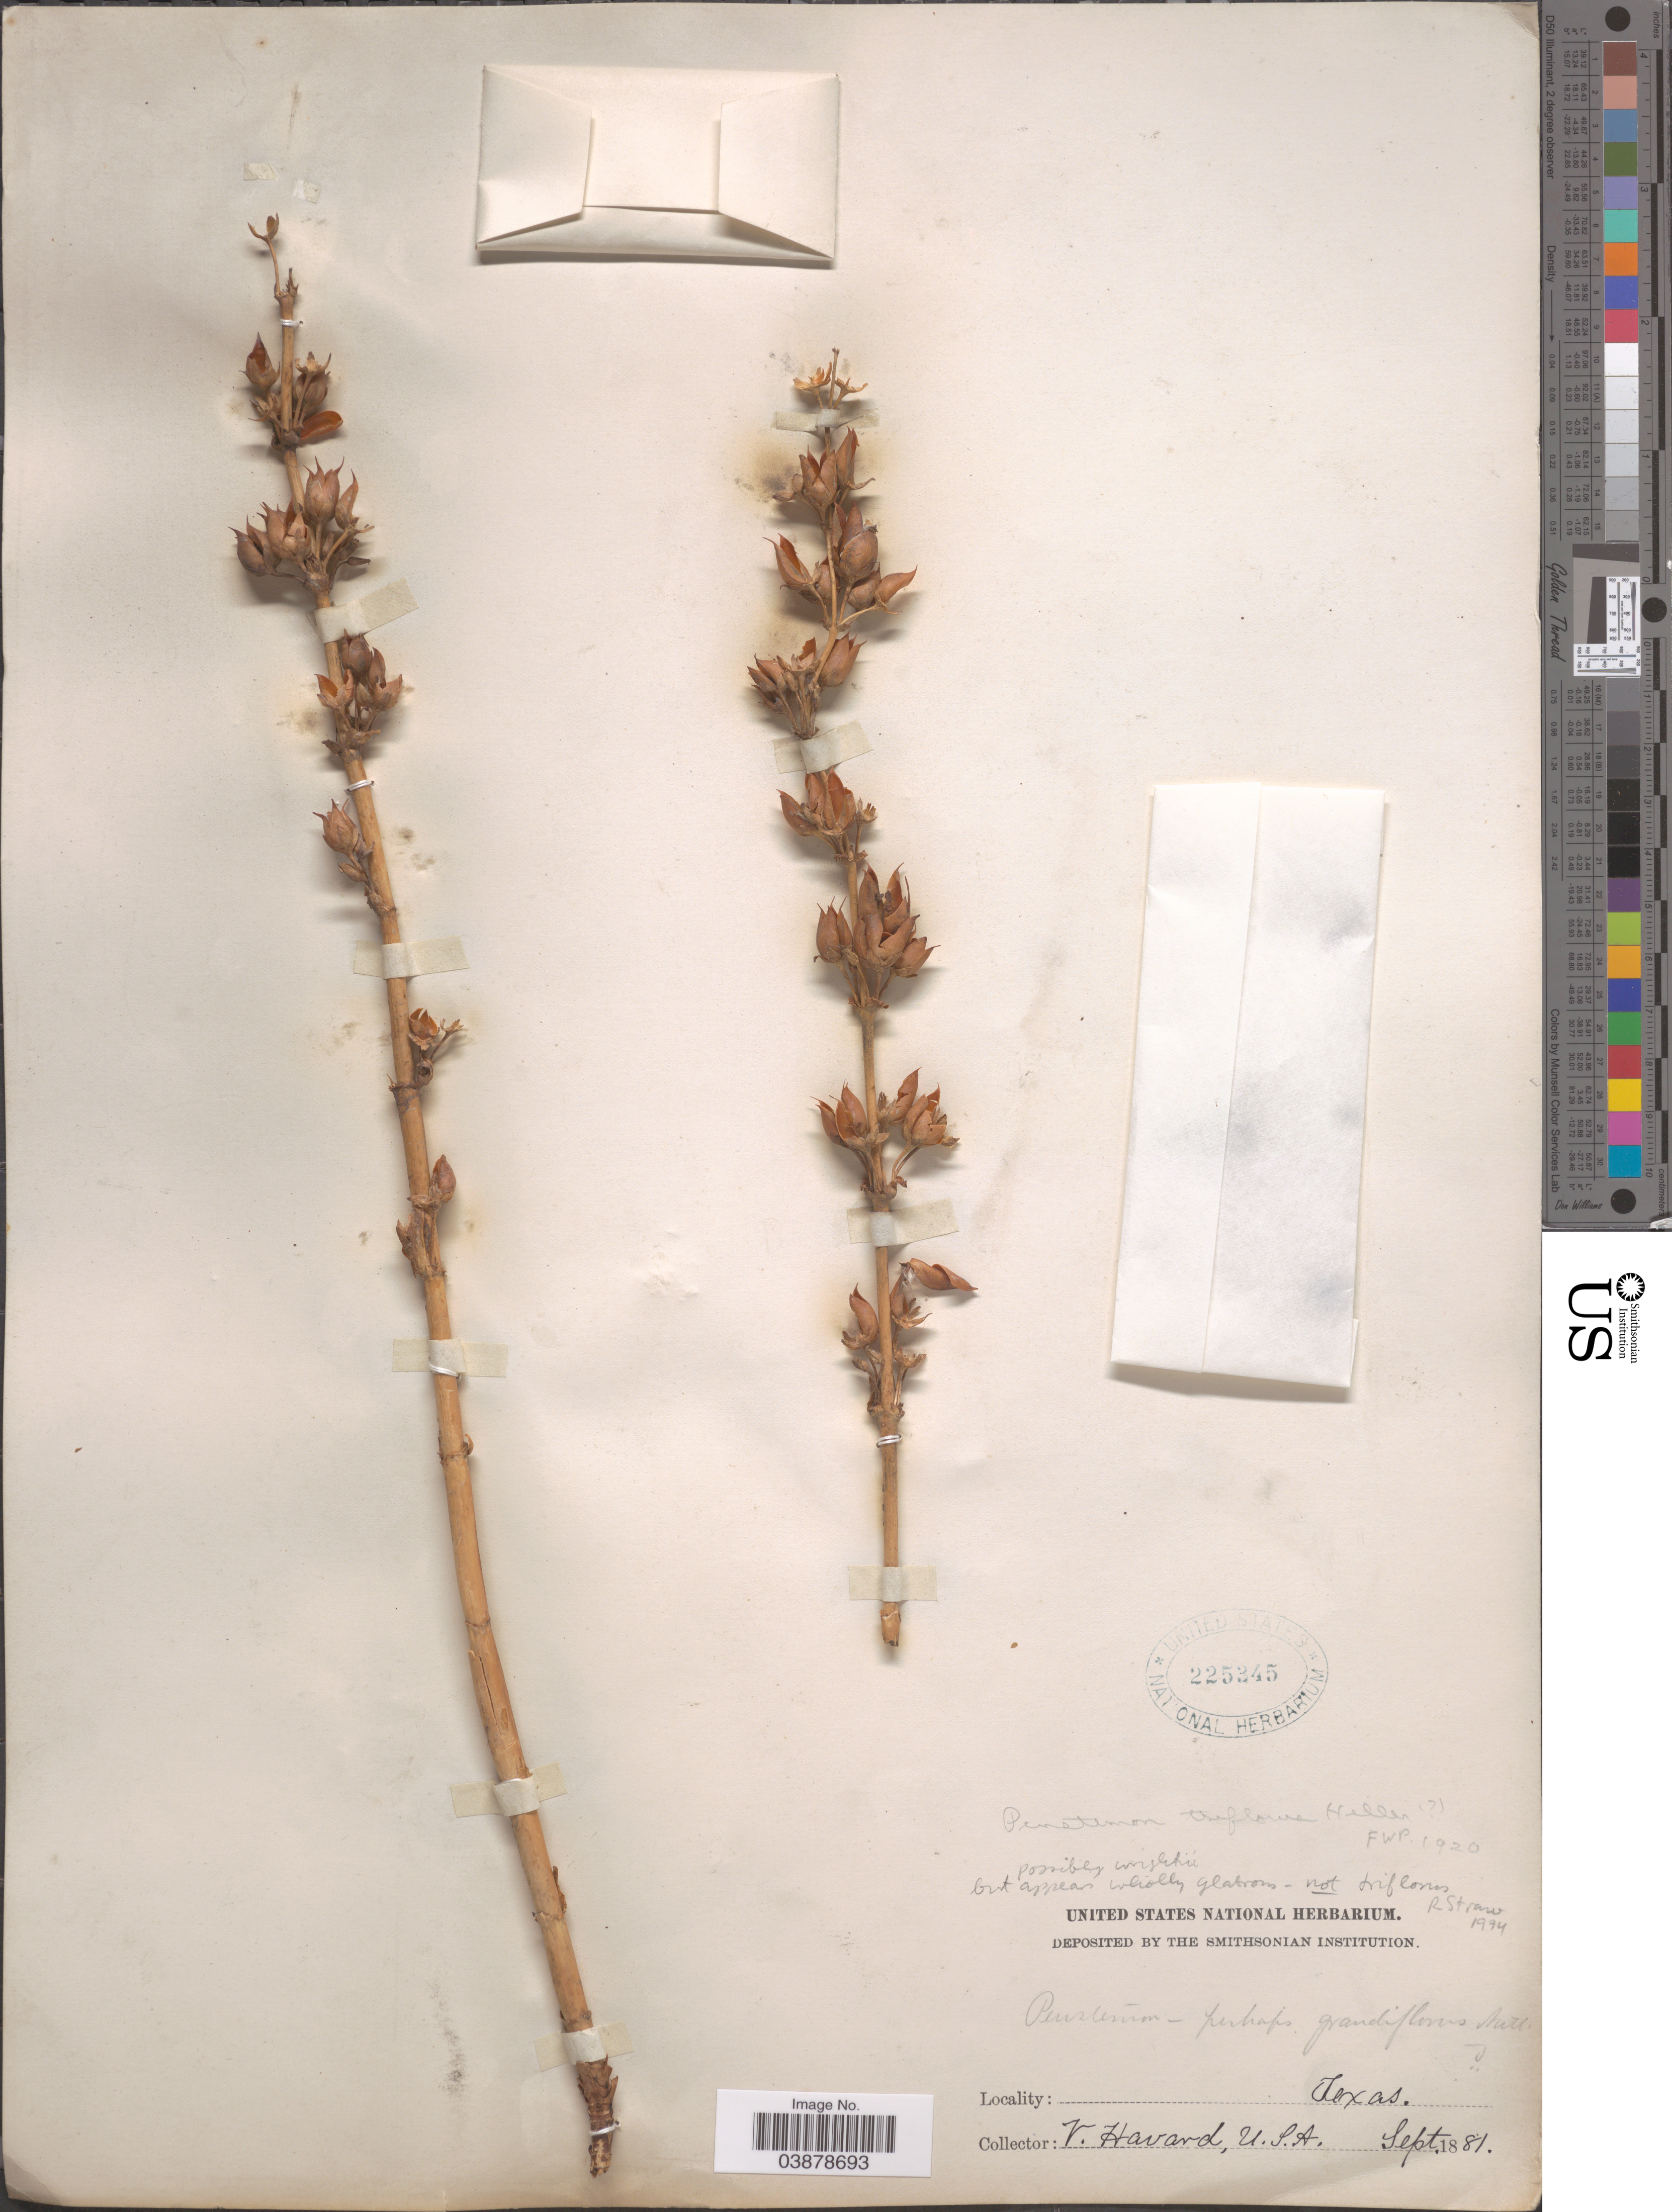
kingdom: Plantae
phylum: Tracheophyta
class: Magnoliopsida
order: Lamiales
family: Plantaginaceae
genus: Penstemon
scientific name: Penstemon triflorus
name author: A. Heller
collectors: V. Havard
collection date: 1881-09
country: United States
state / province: Texas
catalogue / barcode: US 225345